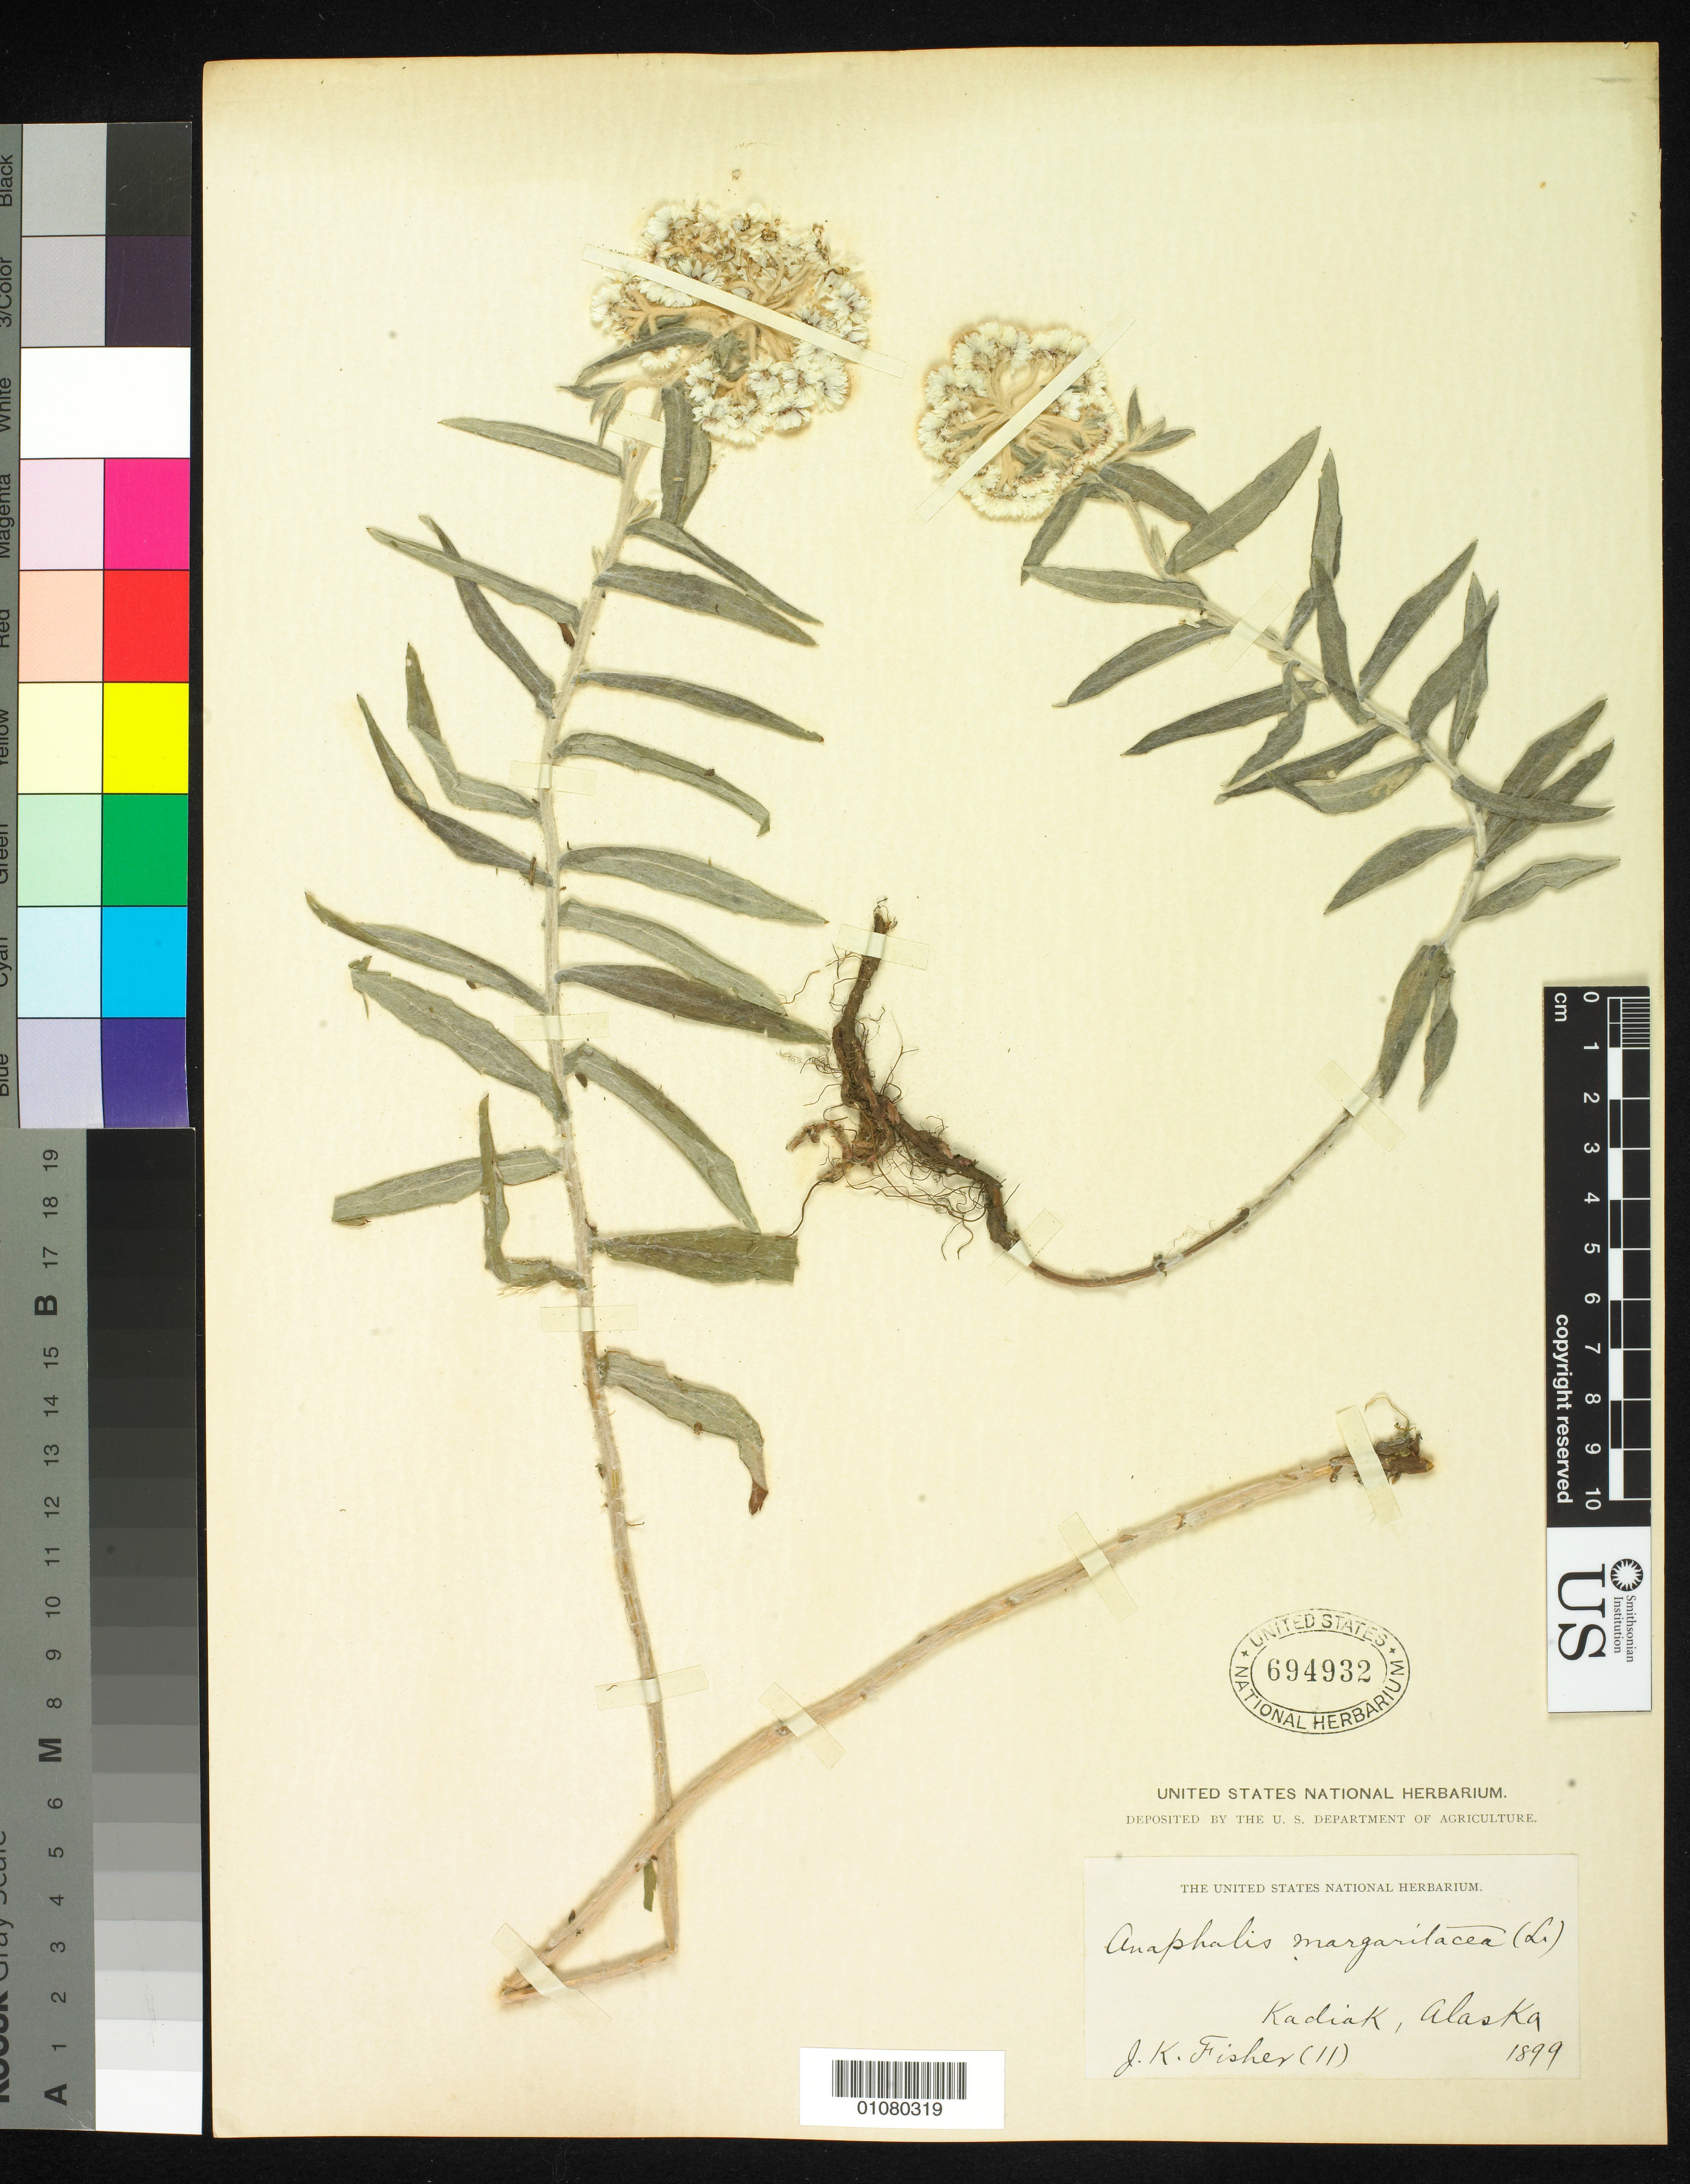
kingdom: Plantae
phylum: Tracheophyta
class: Magnoliopsida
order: Asterales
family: Asteraceae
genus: Anaphalis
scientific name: Anaphalis margaritacea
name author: (L.) Benth. & Hook. f.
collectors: W. J. Fisher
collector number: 11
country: United States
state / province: Alaska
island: Kodiak I.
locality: Kodiak (Kadiak, Kadyak)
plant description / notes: My interpretation is that the field book notes were written by W.J. Fisher because it is his field book and the note in the front appears to be first person. However, the specimens were given to T.H. Kearney who, I believe, made the labels and mistakenly reported Fisher's initials as J.K. There is no record of any collector named J.K. Fisher. So the record should say Fisher, W.J. for collector.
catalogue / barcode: US 694932